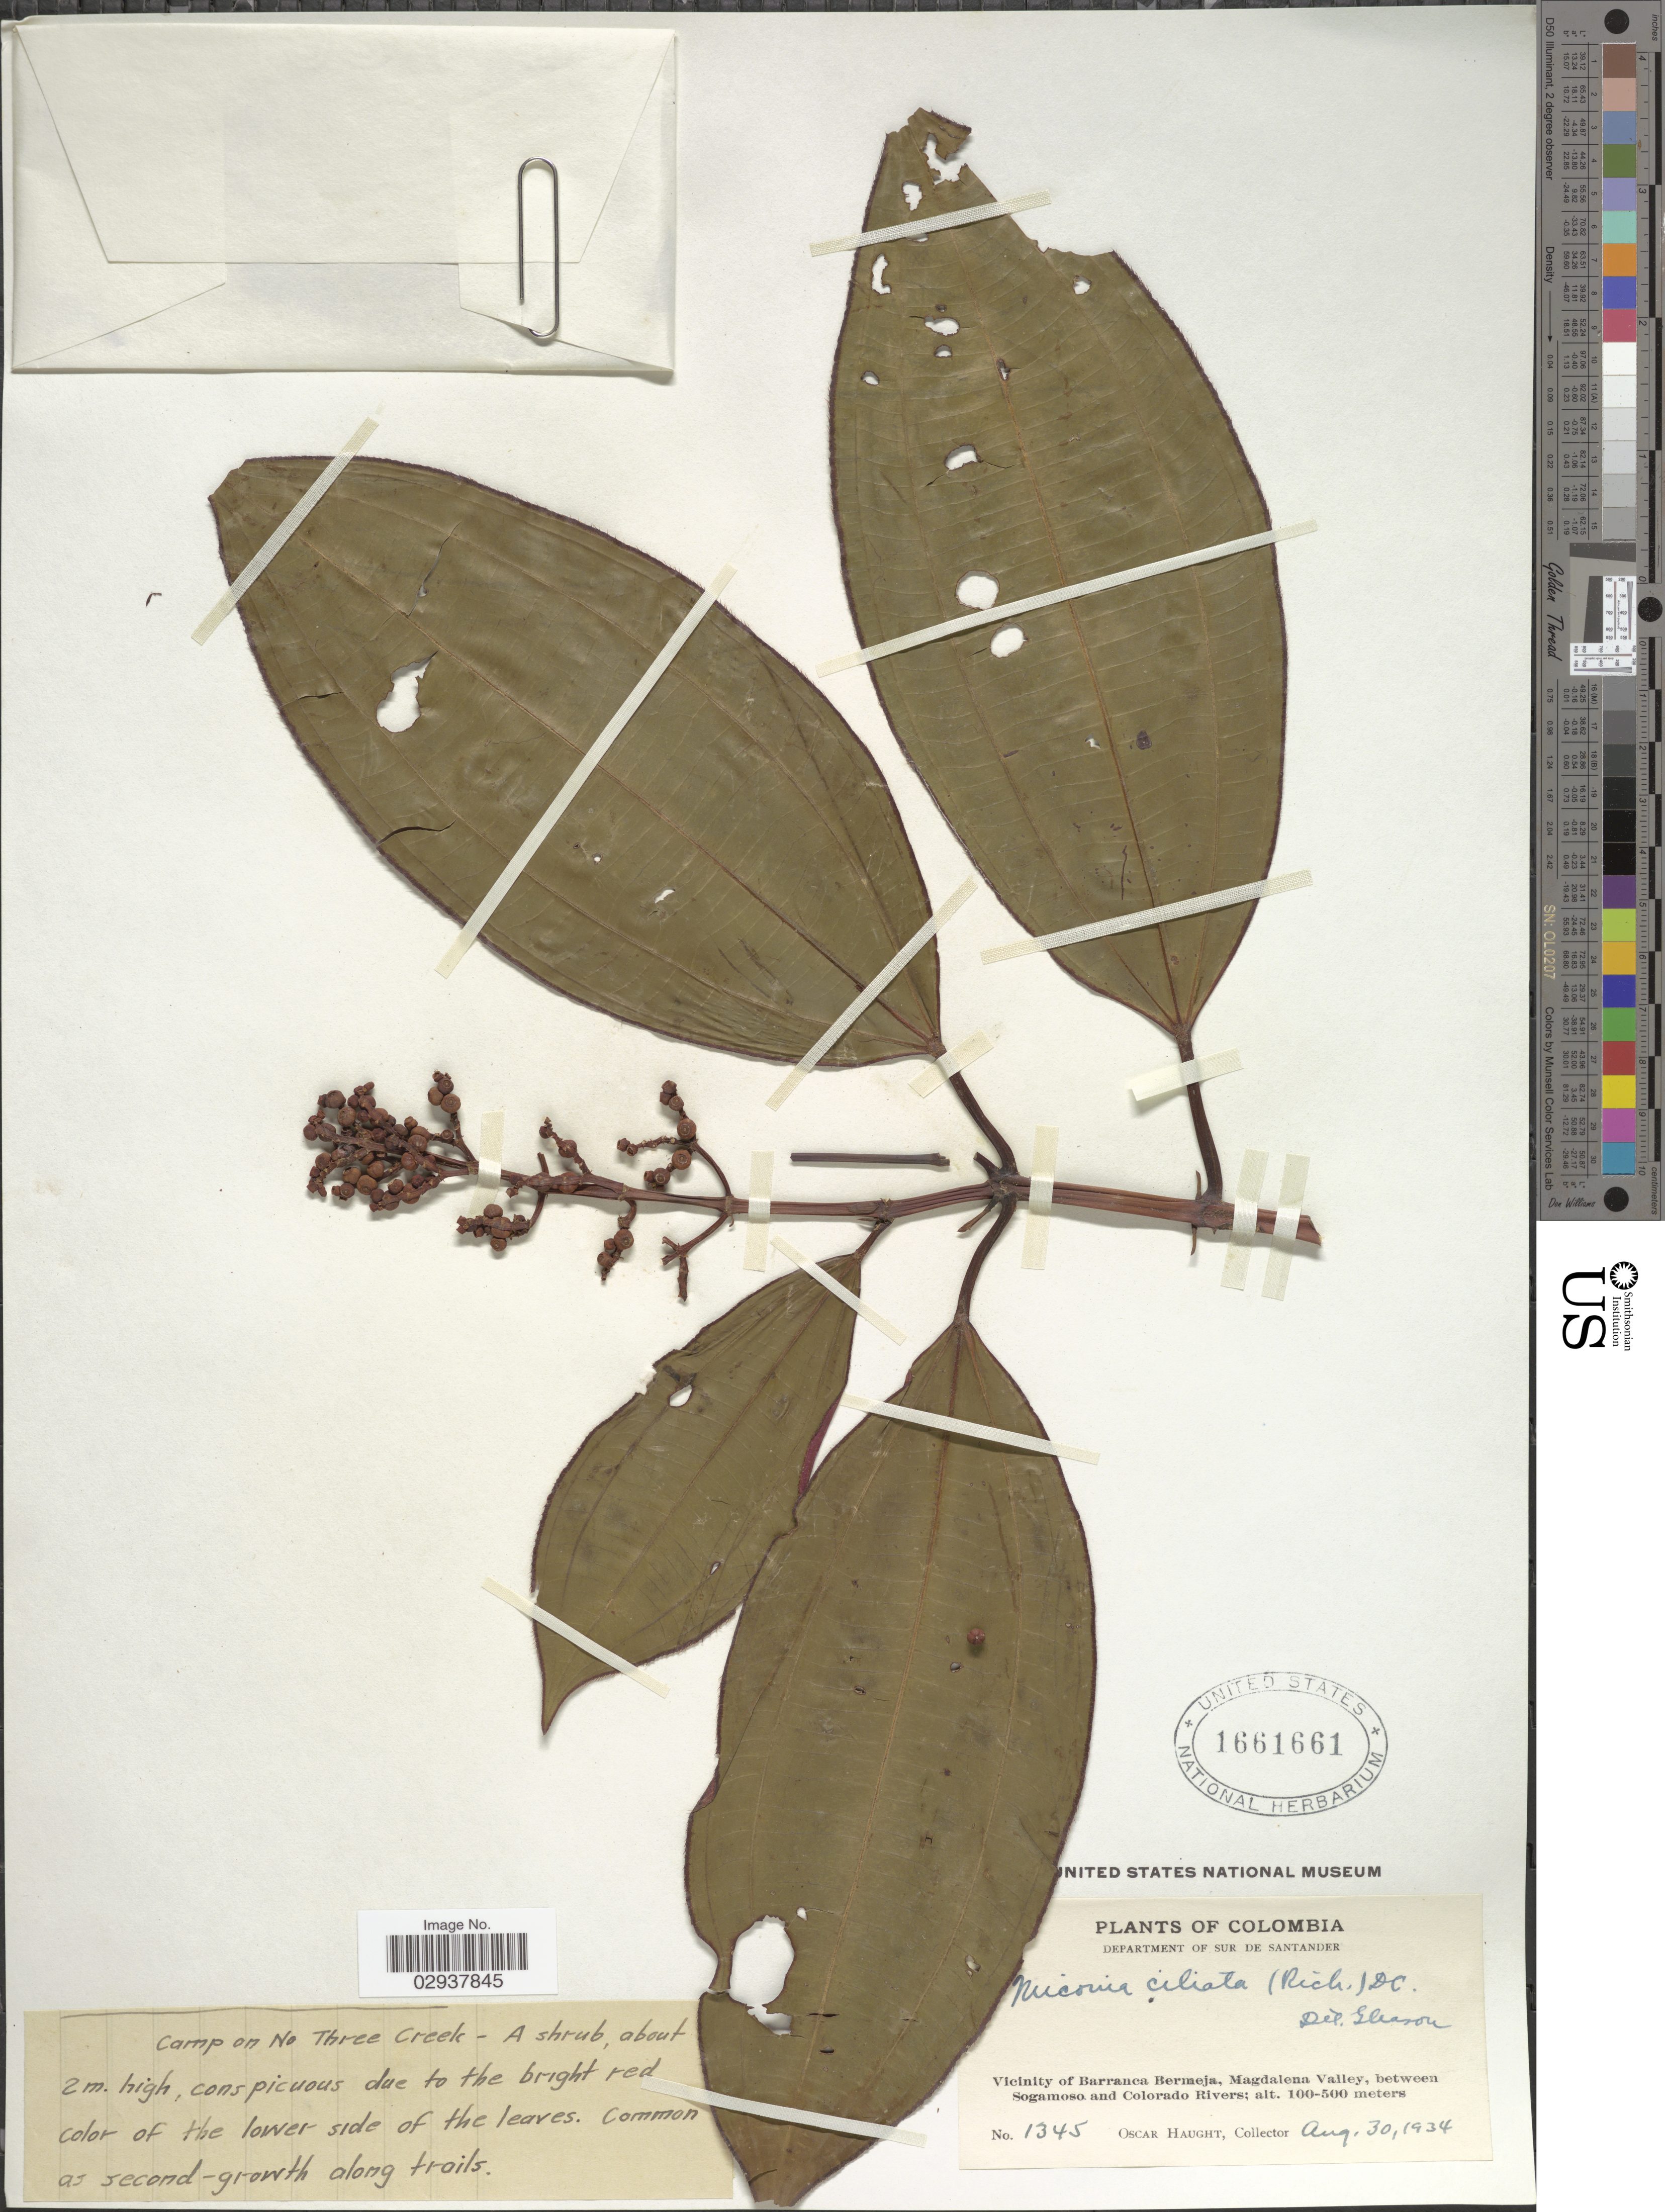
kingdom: Plantae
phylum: Tracheophyta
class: Magnoliopsida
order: Myrtales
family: Melastomataceae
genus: Miconia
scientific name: Miconia ciliata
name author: (Rich.) DC.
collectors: O. L. Haught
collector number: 1345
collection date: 1934-08-30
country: Colombia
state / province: Santander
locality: Department of Sur de Santander. Vicinity of Barranca Bermeja, Magdalena Valley, between Sogamoso and Colorado Rivers. Camp on No Three Creek.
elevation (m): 100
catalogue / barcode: US 1661661